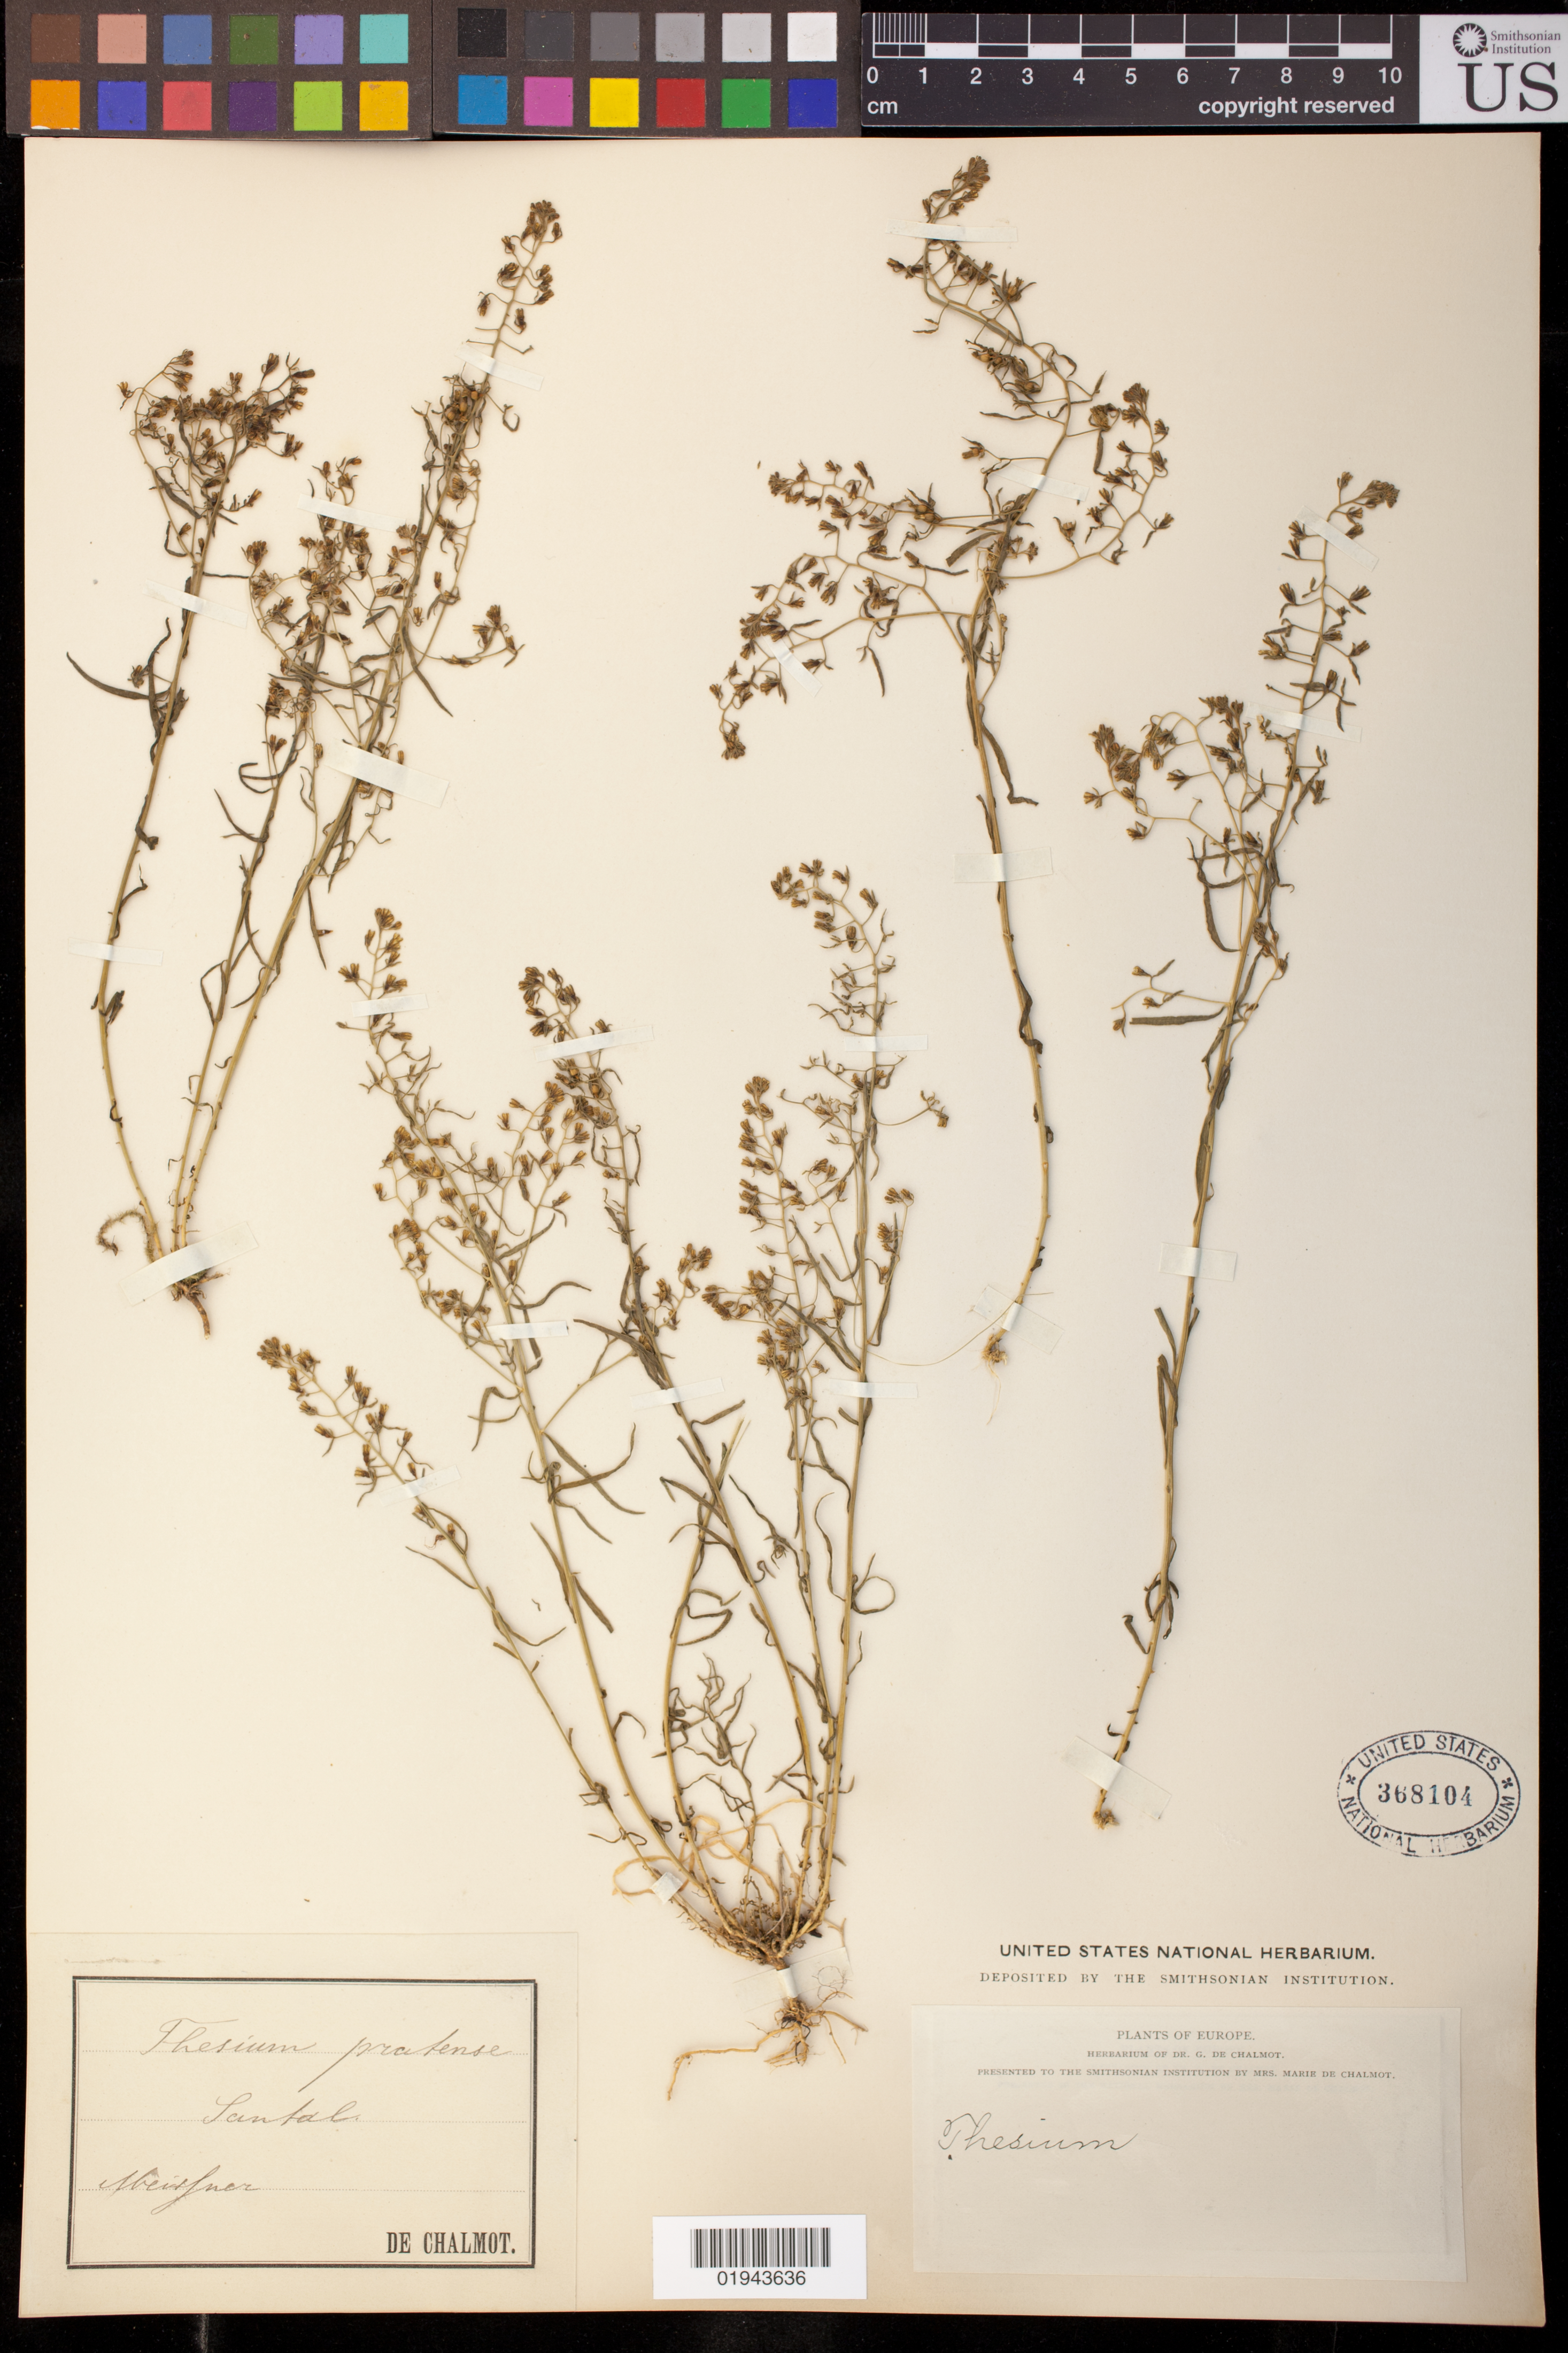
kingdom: Plantae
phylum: Tracheophyta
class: Magnoliopsida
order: Santalales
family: Thesiaceae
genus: Thesium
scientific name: Thesium pratense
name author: Ehrh. ex Schrad.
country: Germany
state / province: Hesse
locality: Santal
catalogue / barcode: US 368104